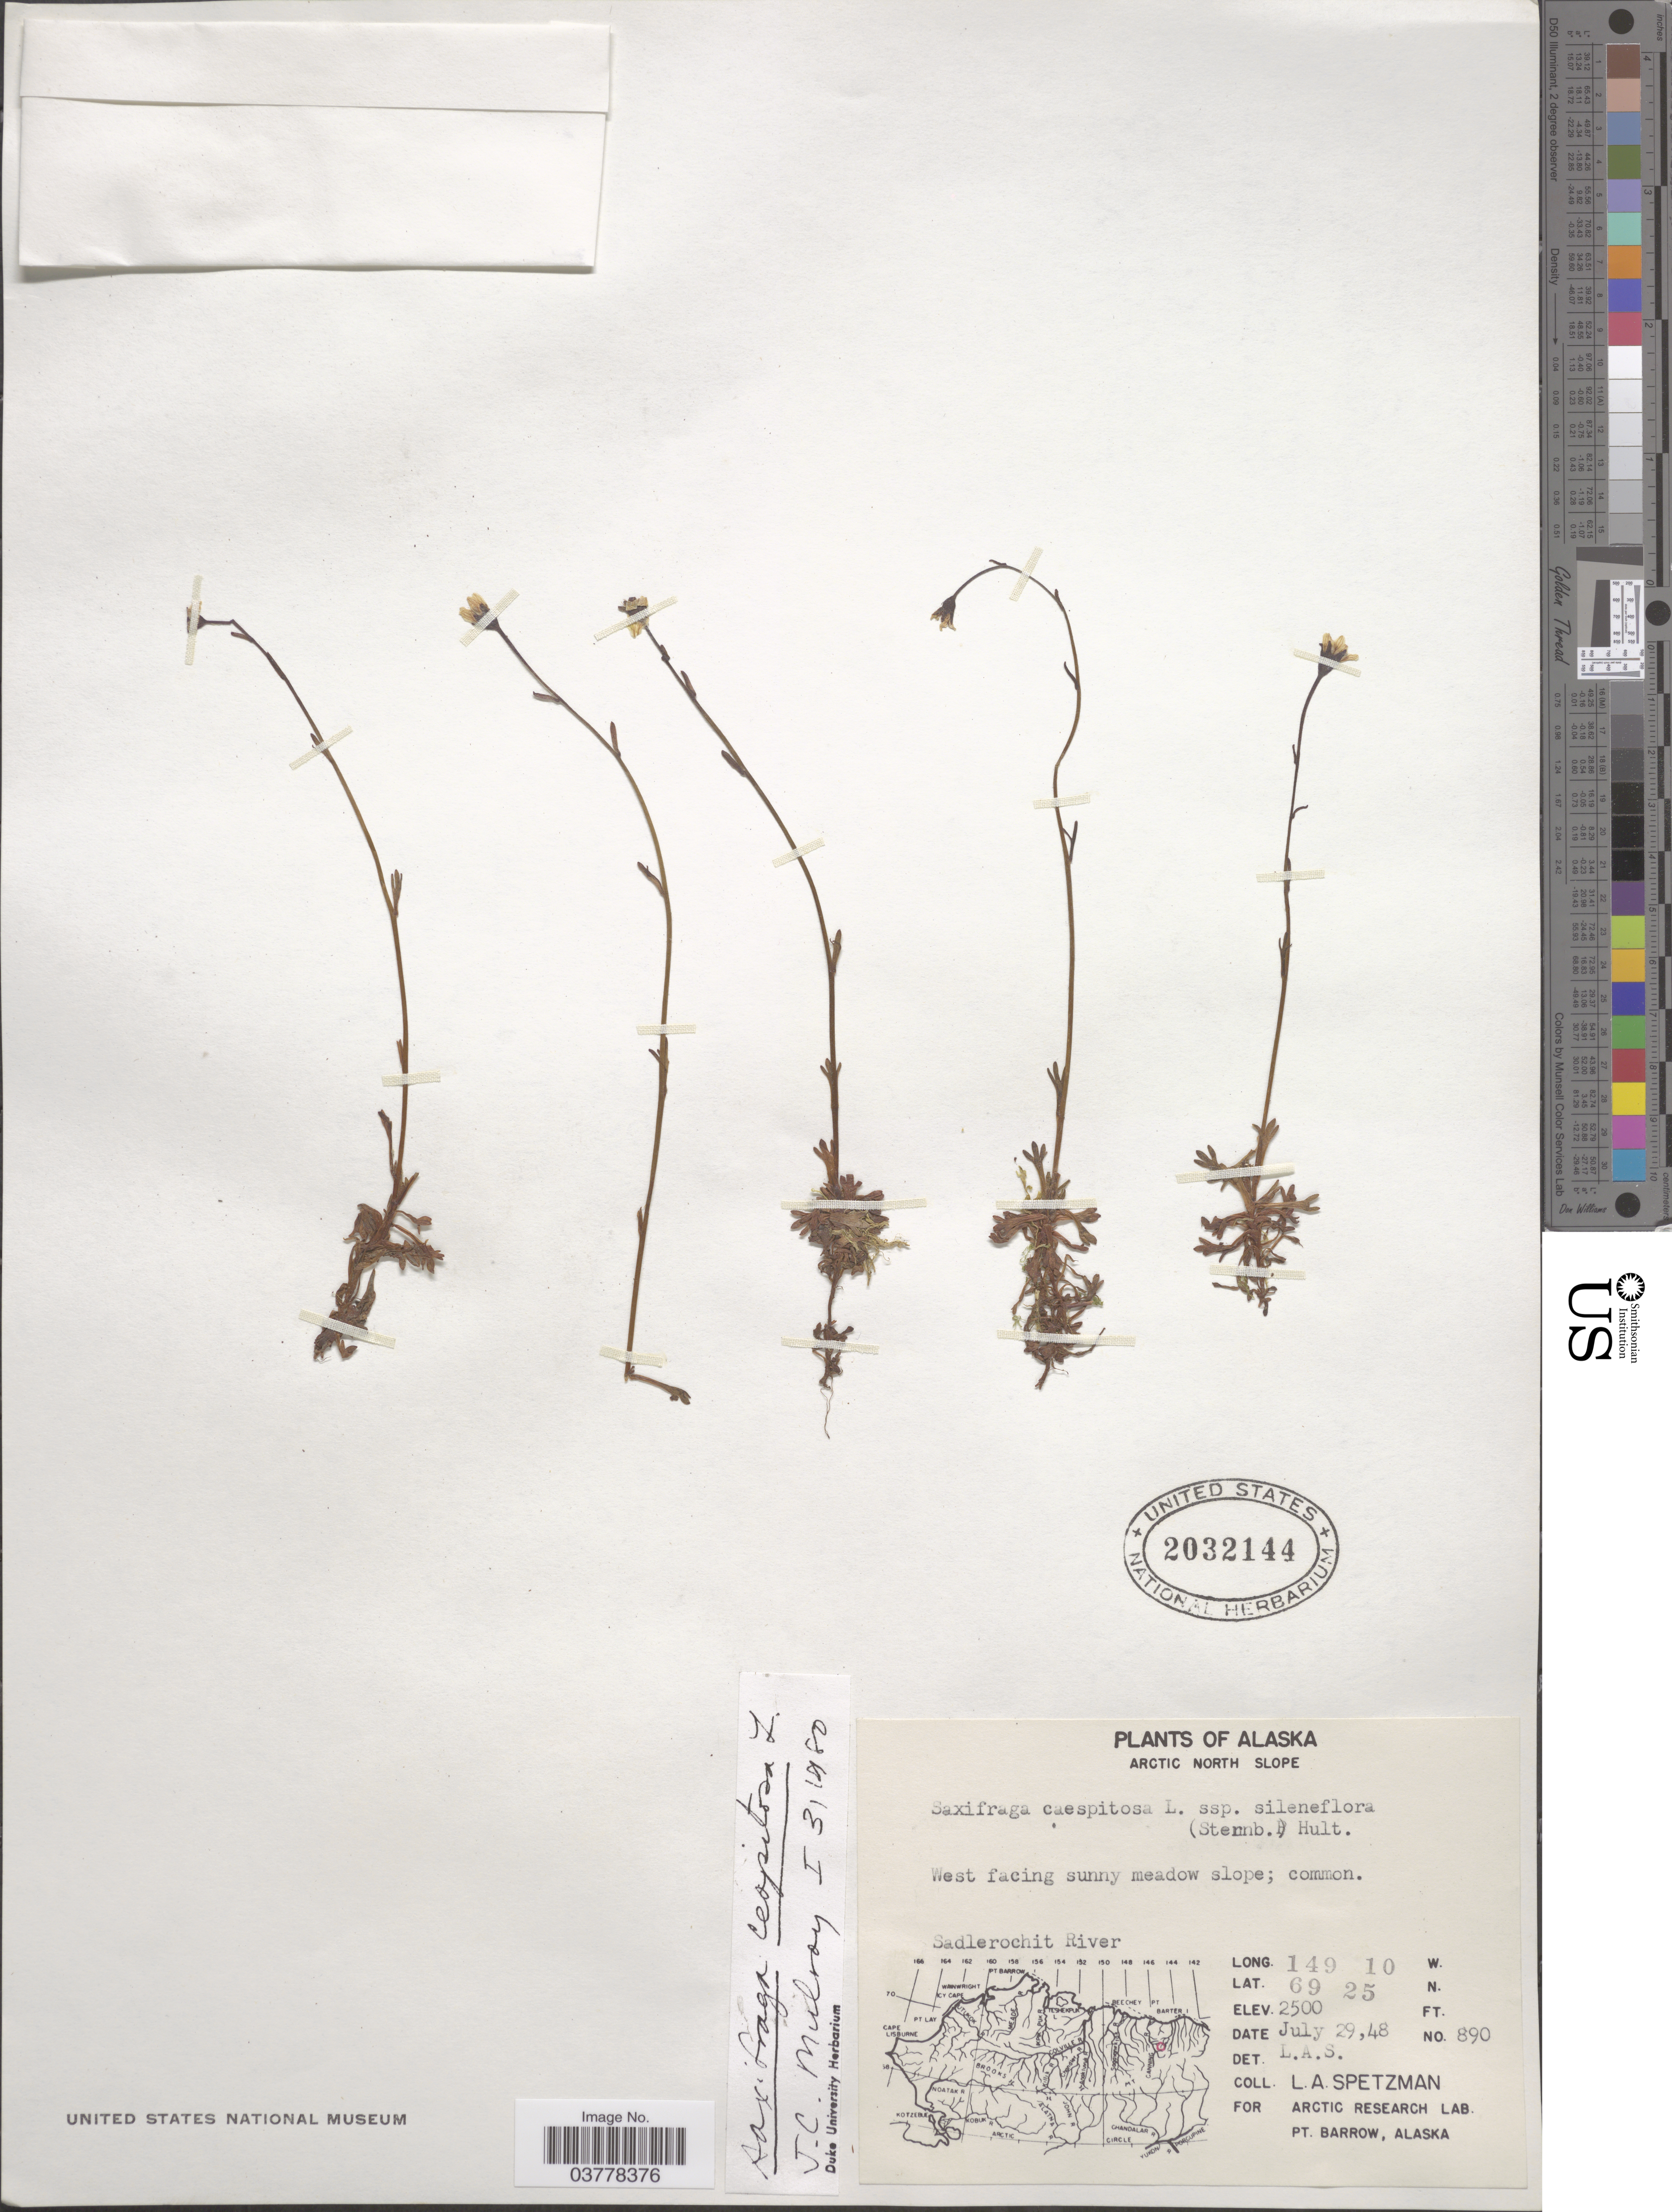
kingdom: Plantae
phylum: Tracheophyta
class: Magnoliopsida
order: Saxifragales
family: Saxifragaceae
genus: Saxifraga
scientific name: Saxifraga caespitosa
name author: L.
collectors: L. Spetzman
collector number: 890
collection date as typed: Transcribed d/m/y: 29/7/48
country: United States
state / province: Alaska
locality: Arctic North Slope. Sadlerochit River.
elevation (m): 762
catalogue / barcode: US 2032144